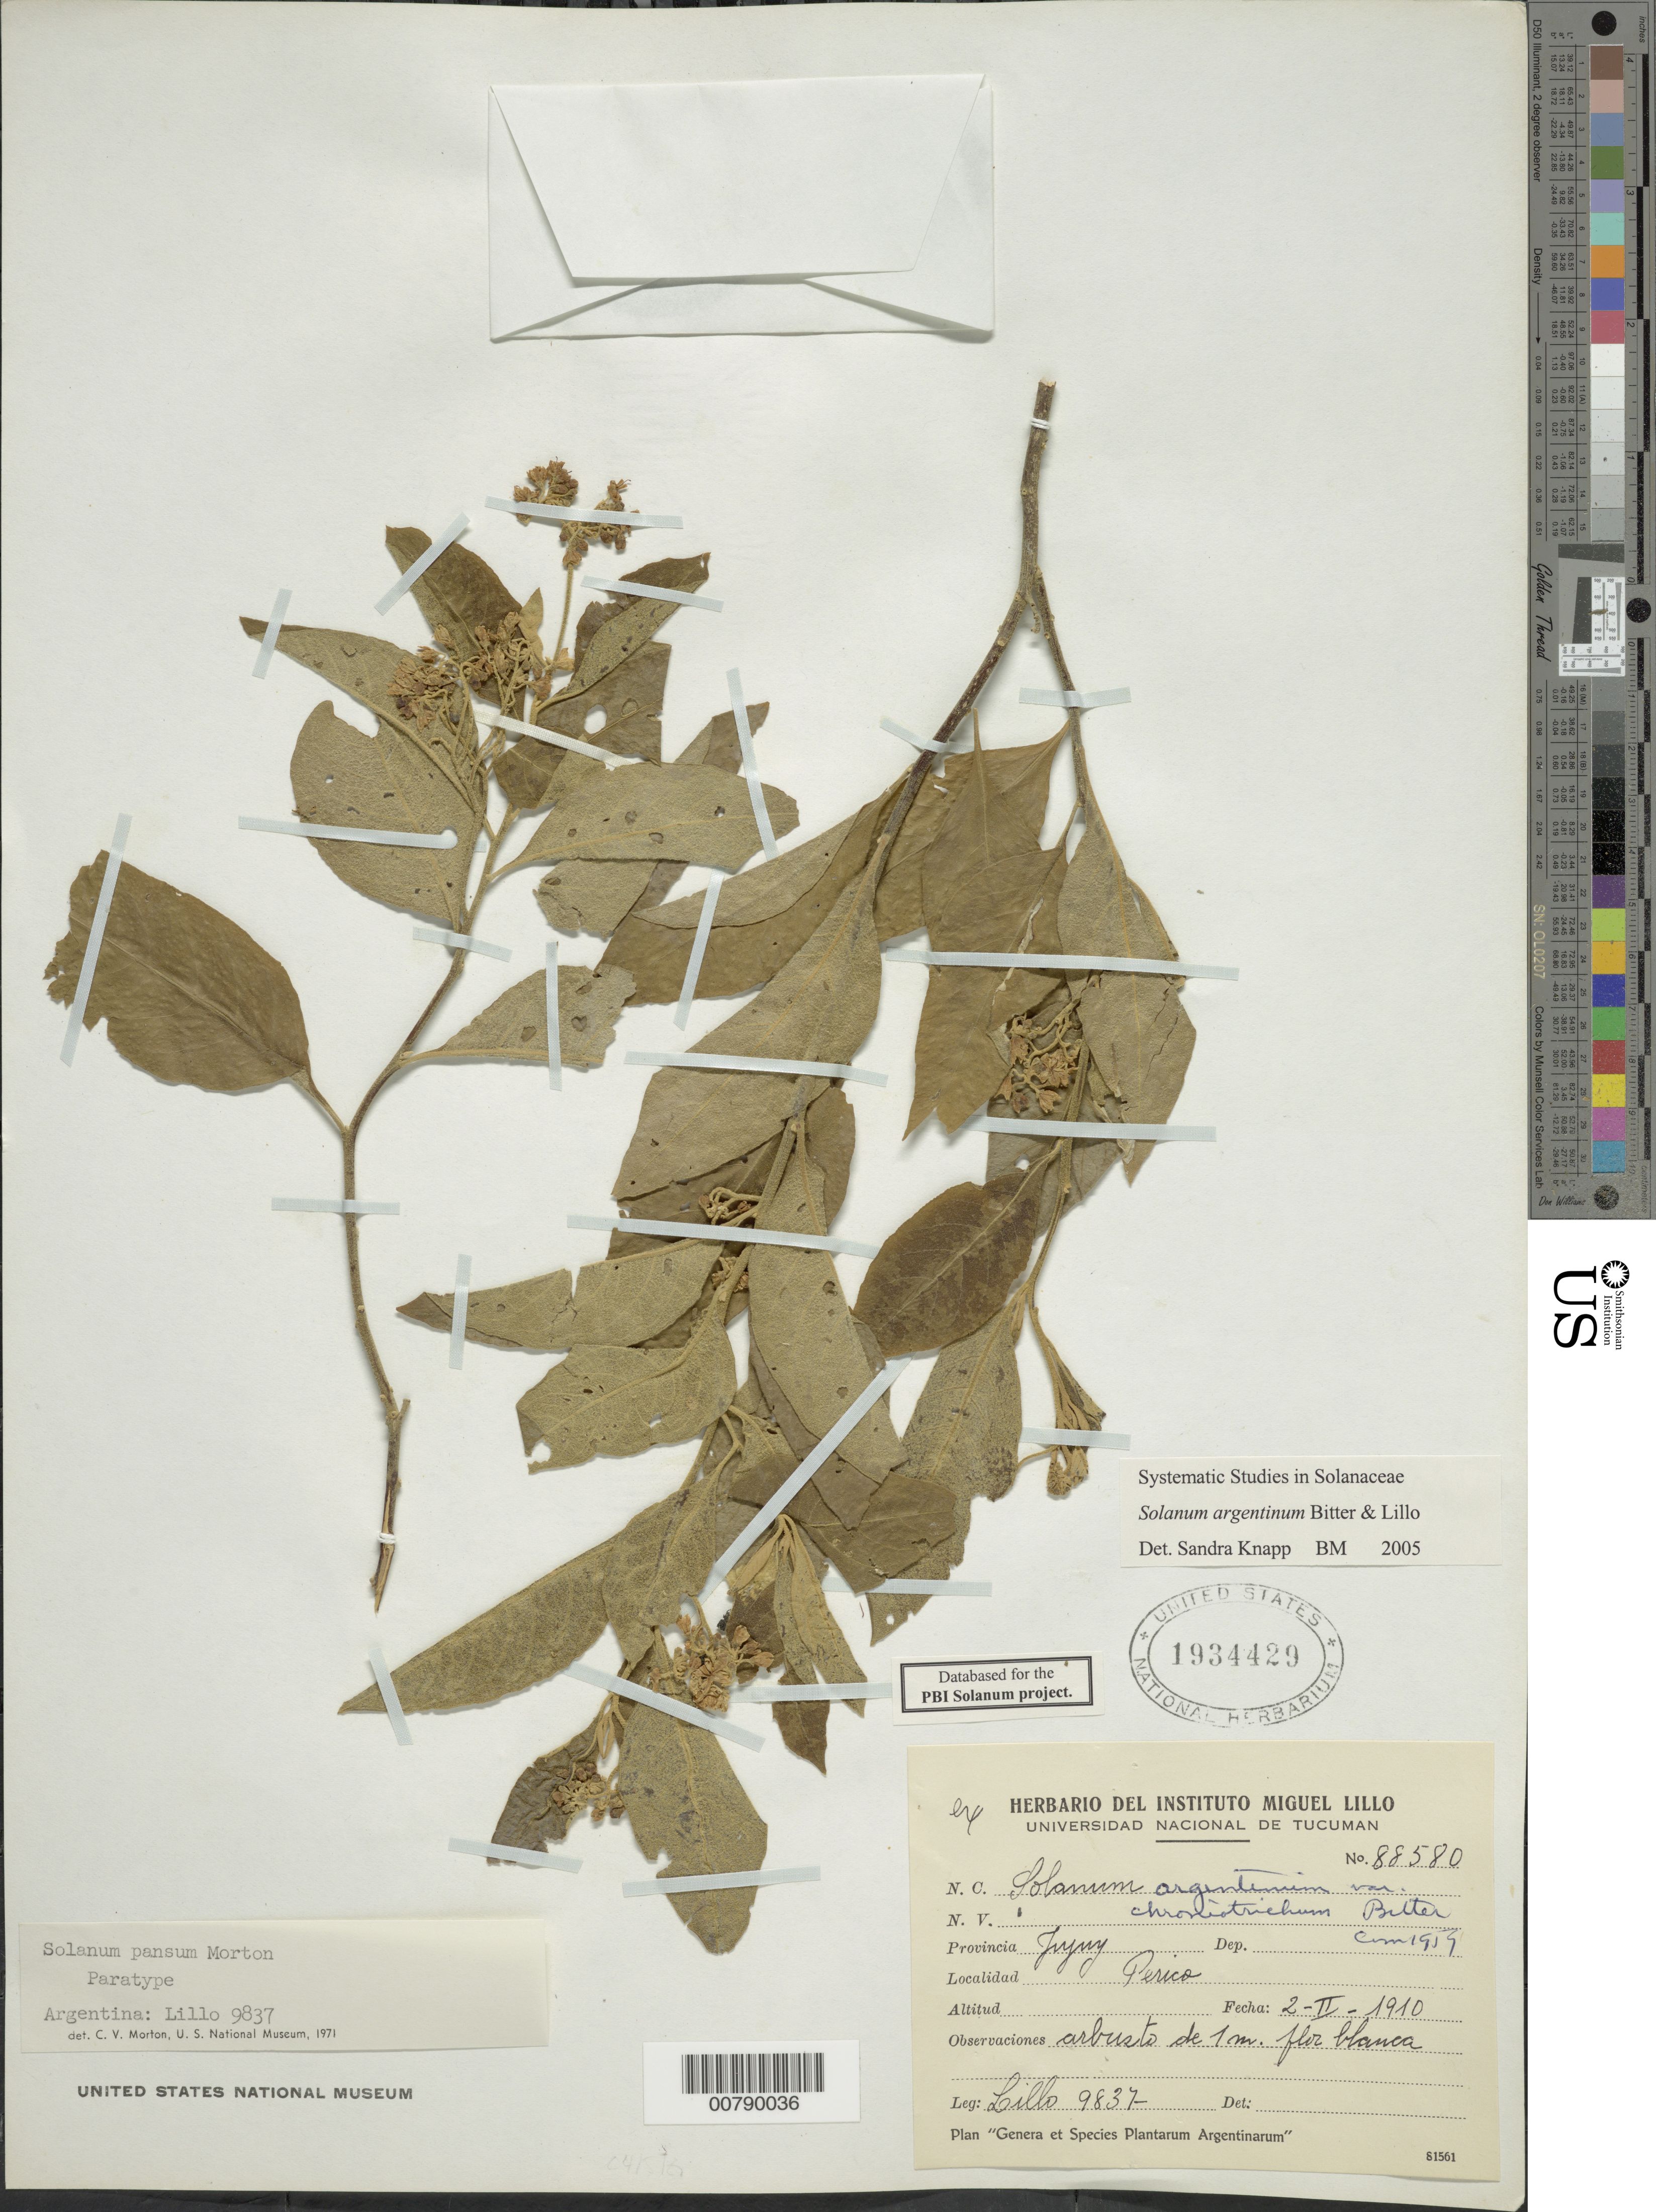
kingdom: Plantae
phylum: Tracheophyta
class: Magnoliopsida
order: Solanales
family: Solanaceae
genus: Solanum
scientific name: Solanum argentinum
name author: Bitter & Lillo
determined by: Knapp, S. D.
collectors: M. Lillo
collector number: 9837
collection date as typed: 2 Feb 1910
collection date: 1910-02-02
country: Argentina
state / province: Jujuy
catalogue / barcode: US 1934429